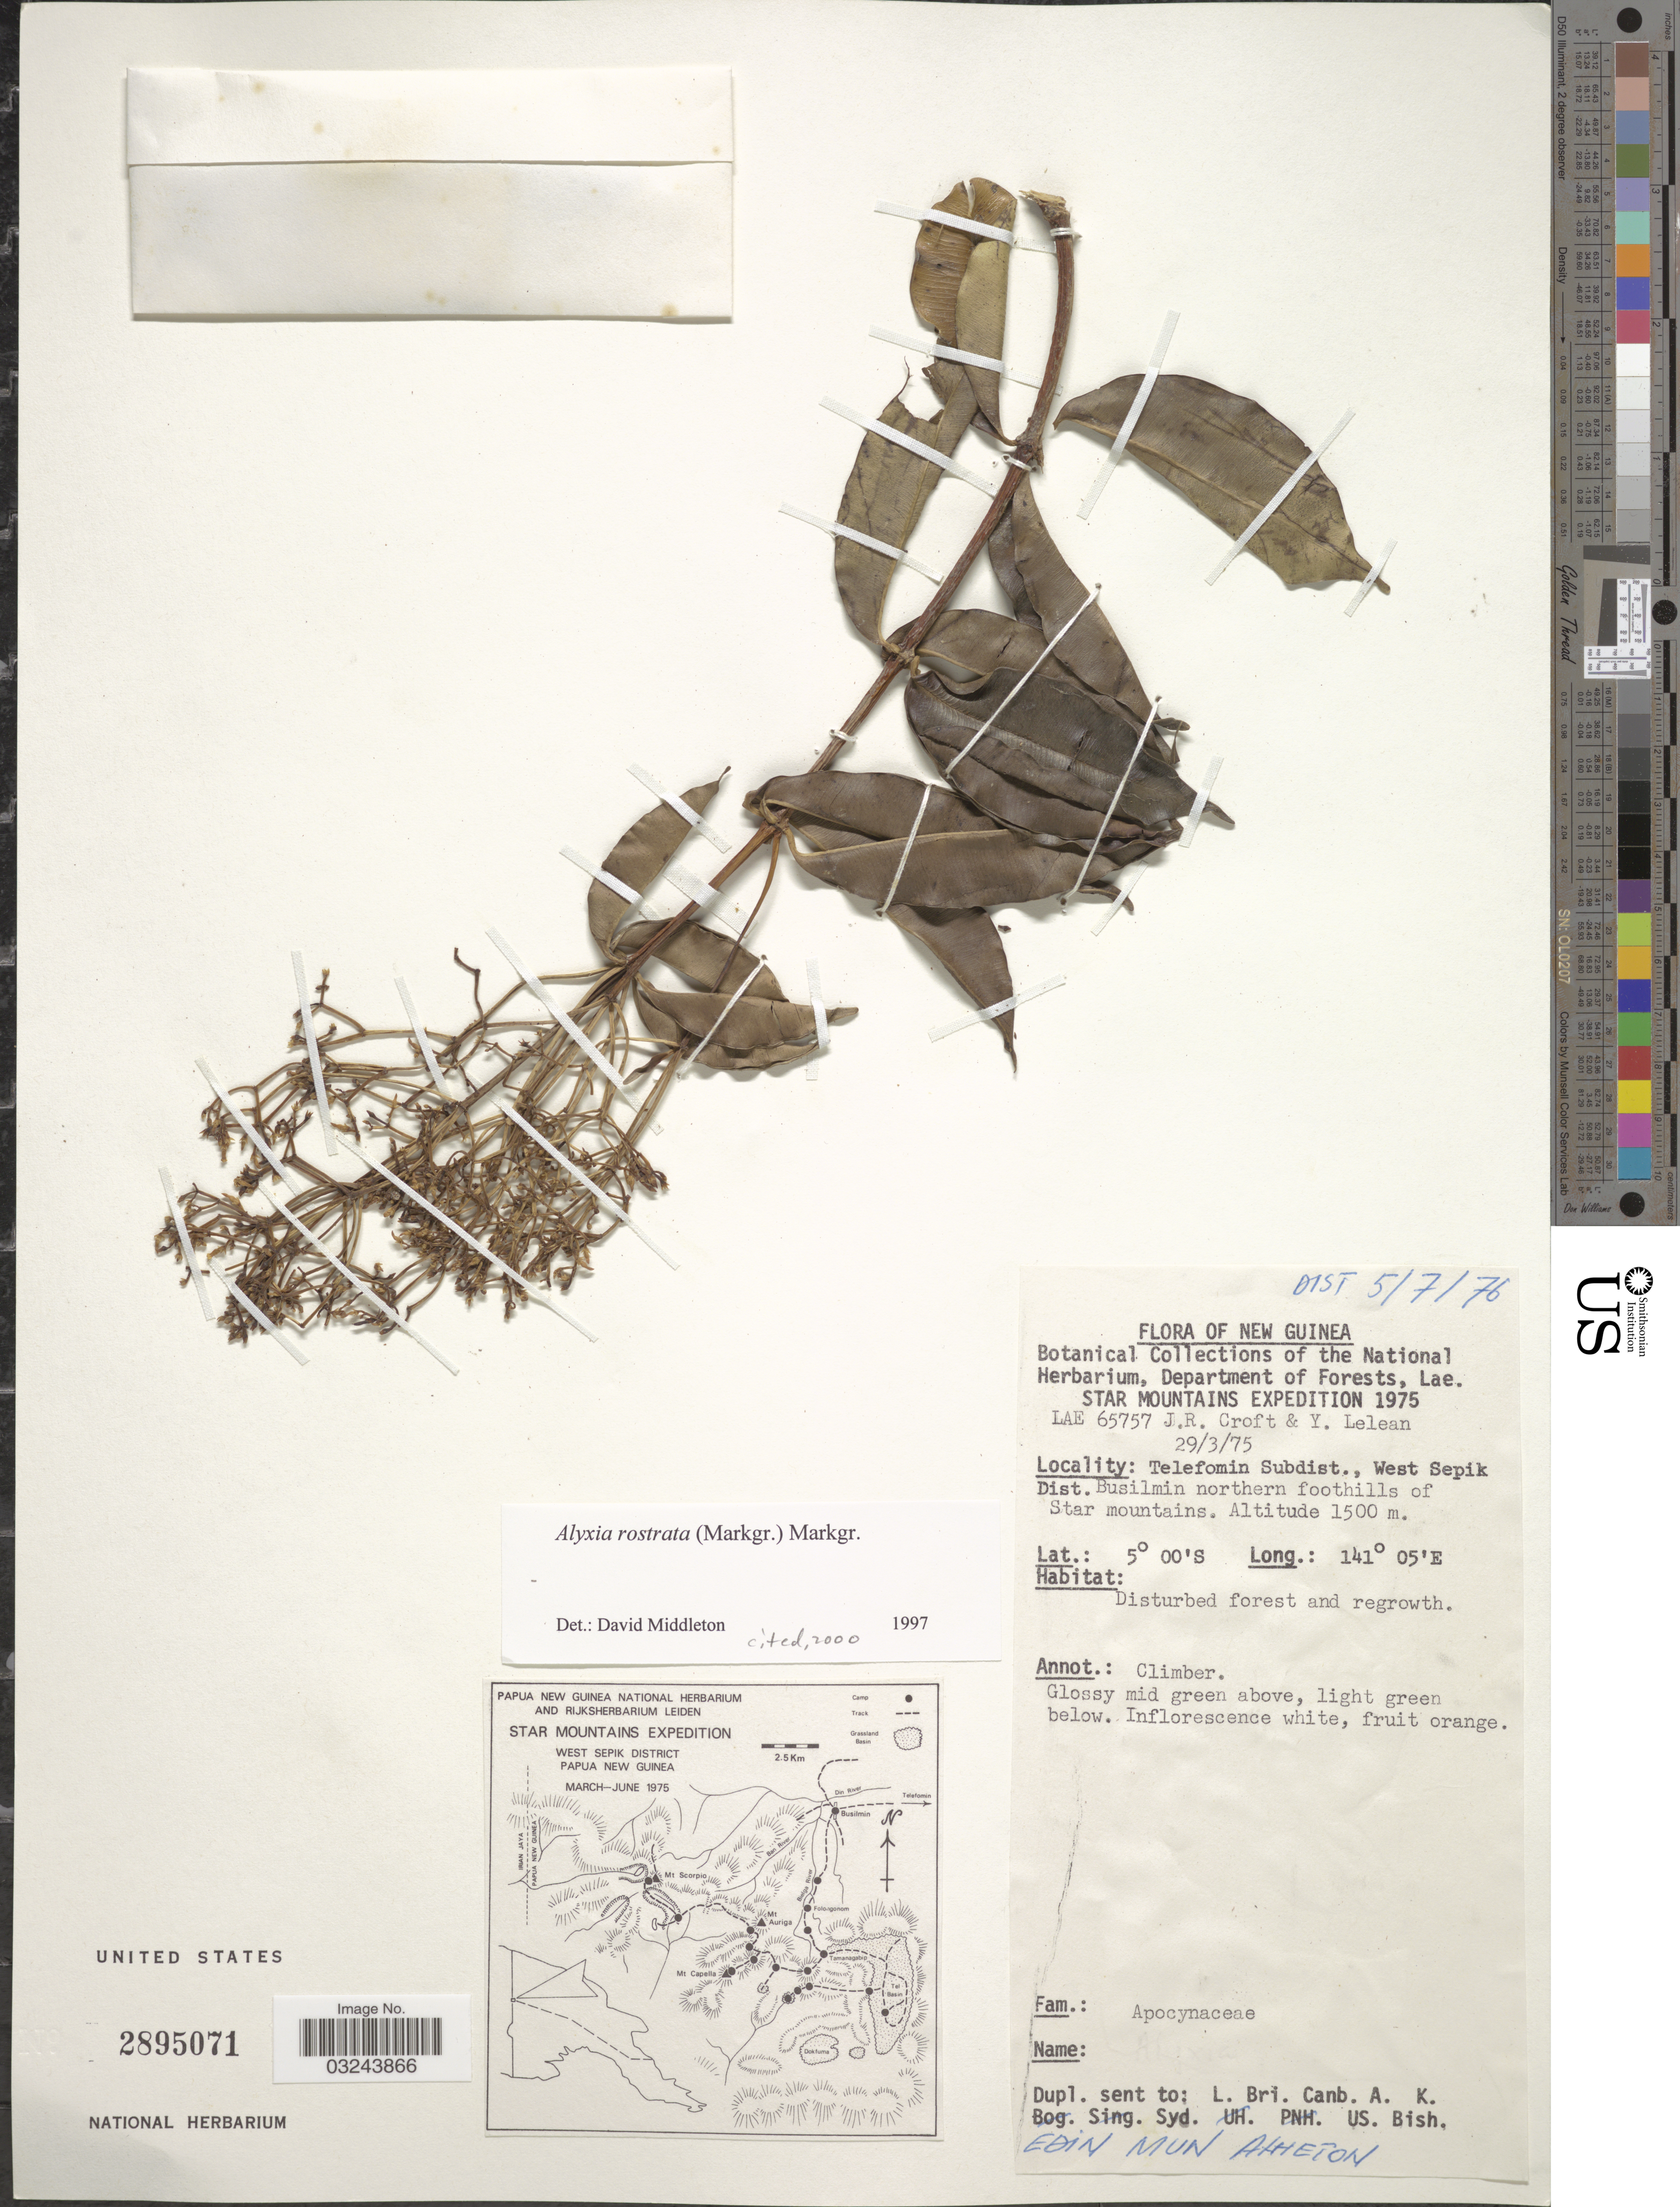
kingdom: Plantae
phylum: Tracheophyta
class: Magnoliopsida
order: Gentianales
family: Apocynaceae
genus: Alyxia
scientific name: Alyxia rostrata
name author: (Markgr.) Markgr.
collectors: J. R. Croft & Y. Lelean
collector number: LAE65757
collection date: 1975-03-29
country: Papua New Guinea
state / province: Sandaun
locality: New Guinea. Telefomin Subdist., West Sepik Dist. Busilmin northern foothills of Star mountains.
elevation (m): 1500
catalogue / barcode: US 2895071